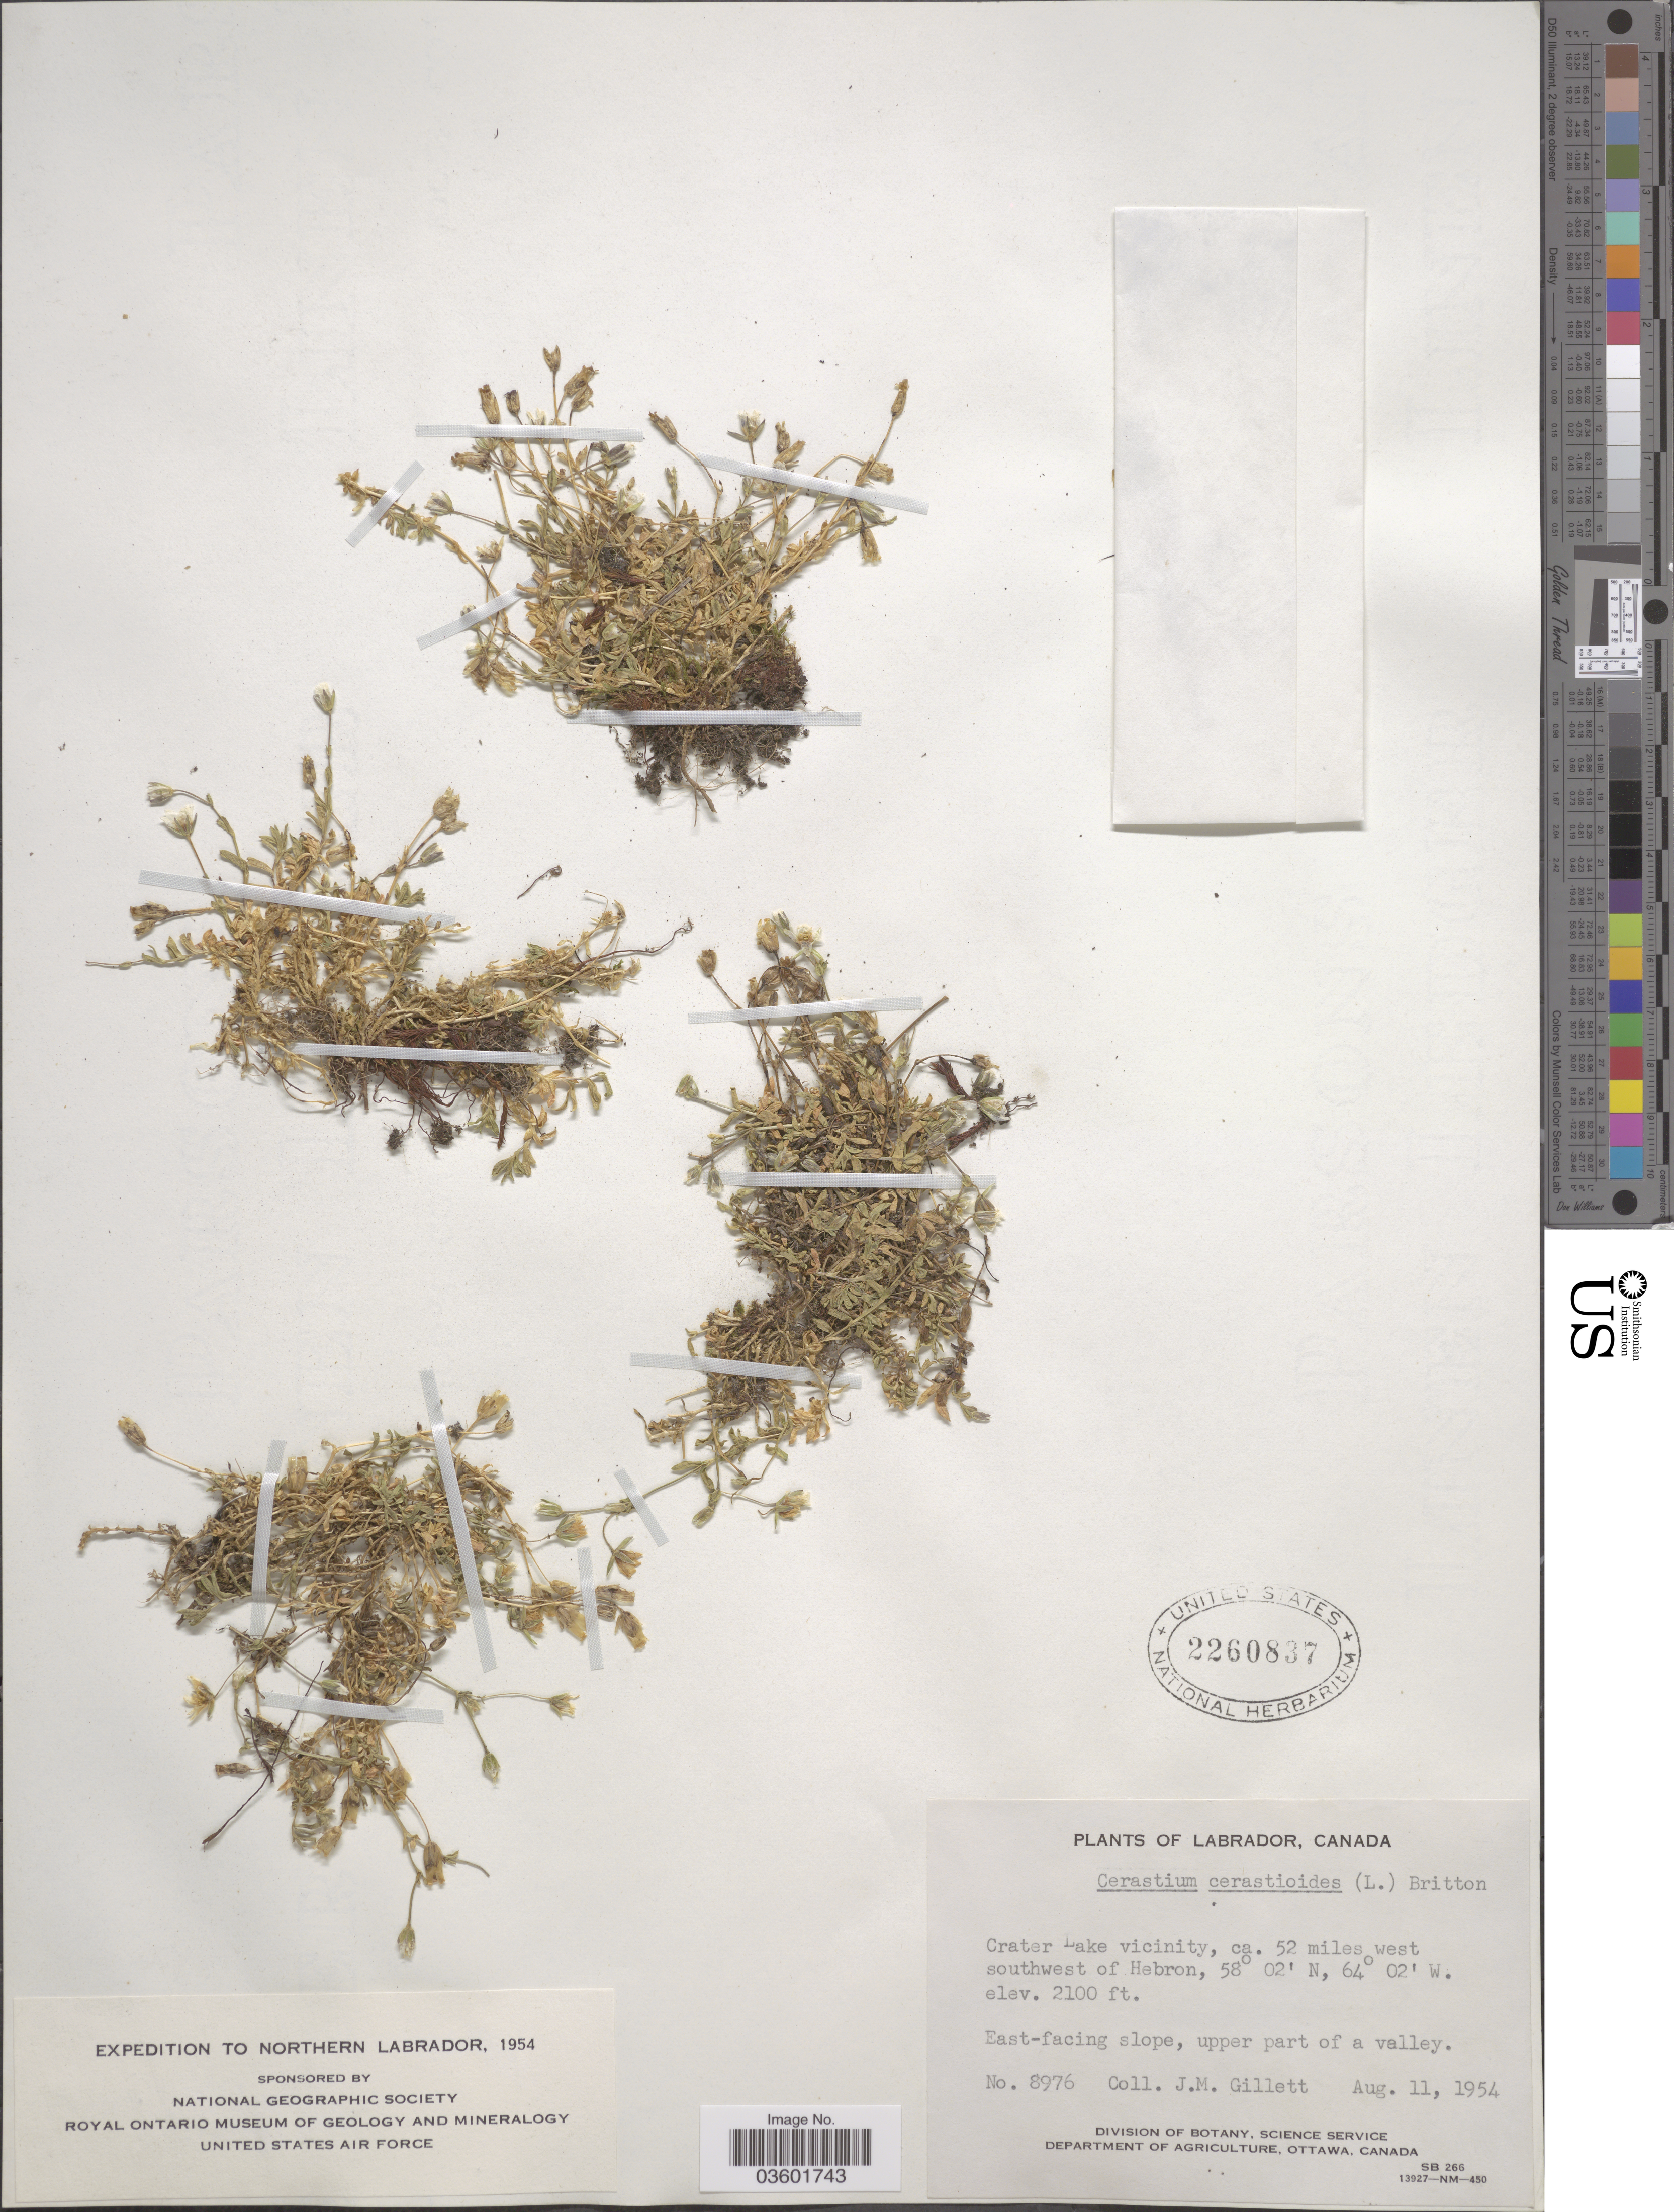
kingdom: Plantae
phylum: Tracheophyta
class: Magnoliopsida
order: Caryophyllales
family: Caryophyllaceae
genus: Cerastium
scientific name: Cerastium cerastoides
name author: (L.) Britton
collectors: J. M. Gillett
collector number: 8976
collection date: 1954-08-11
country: Canada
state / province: Newfoundland and Labrador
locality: Labrador. Crater Lake vicinity, ca. 52 miles west southwest of Hebron.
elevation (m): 640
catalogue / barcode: US 2260837